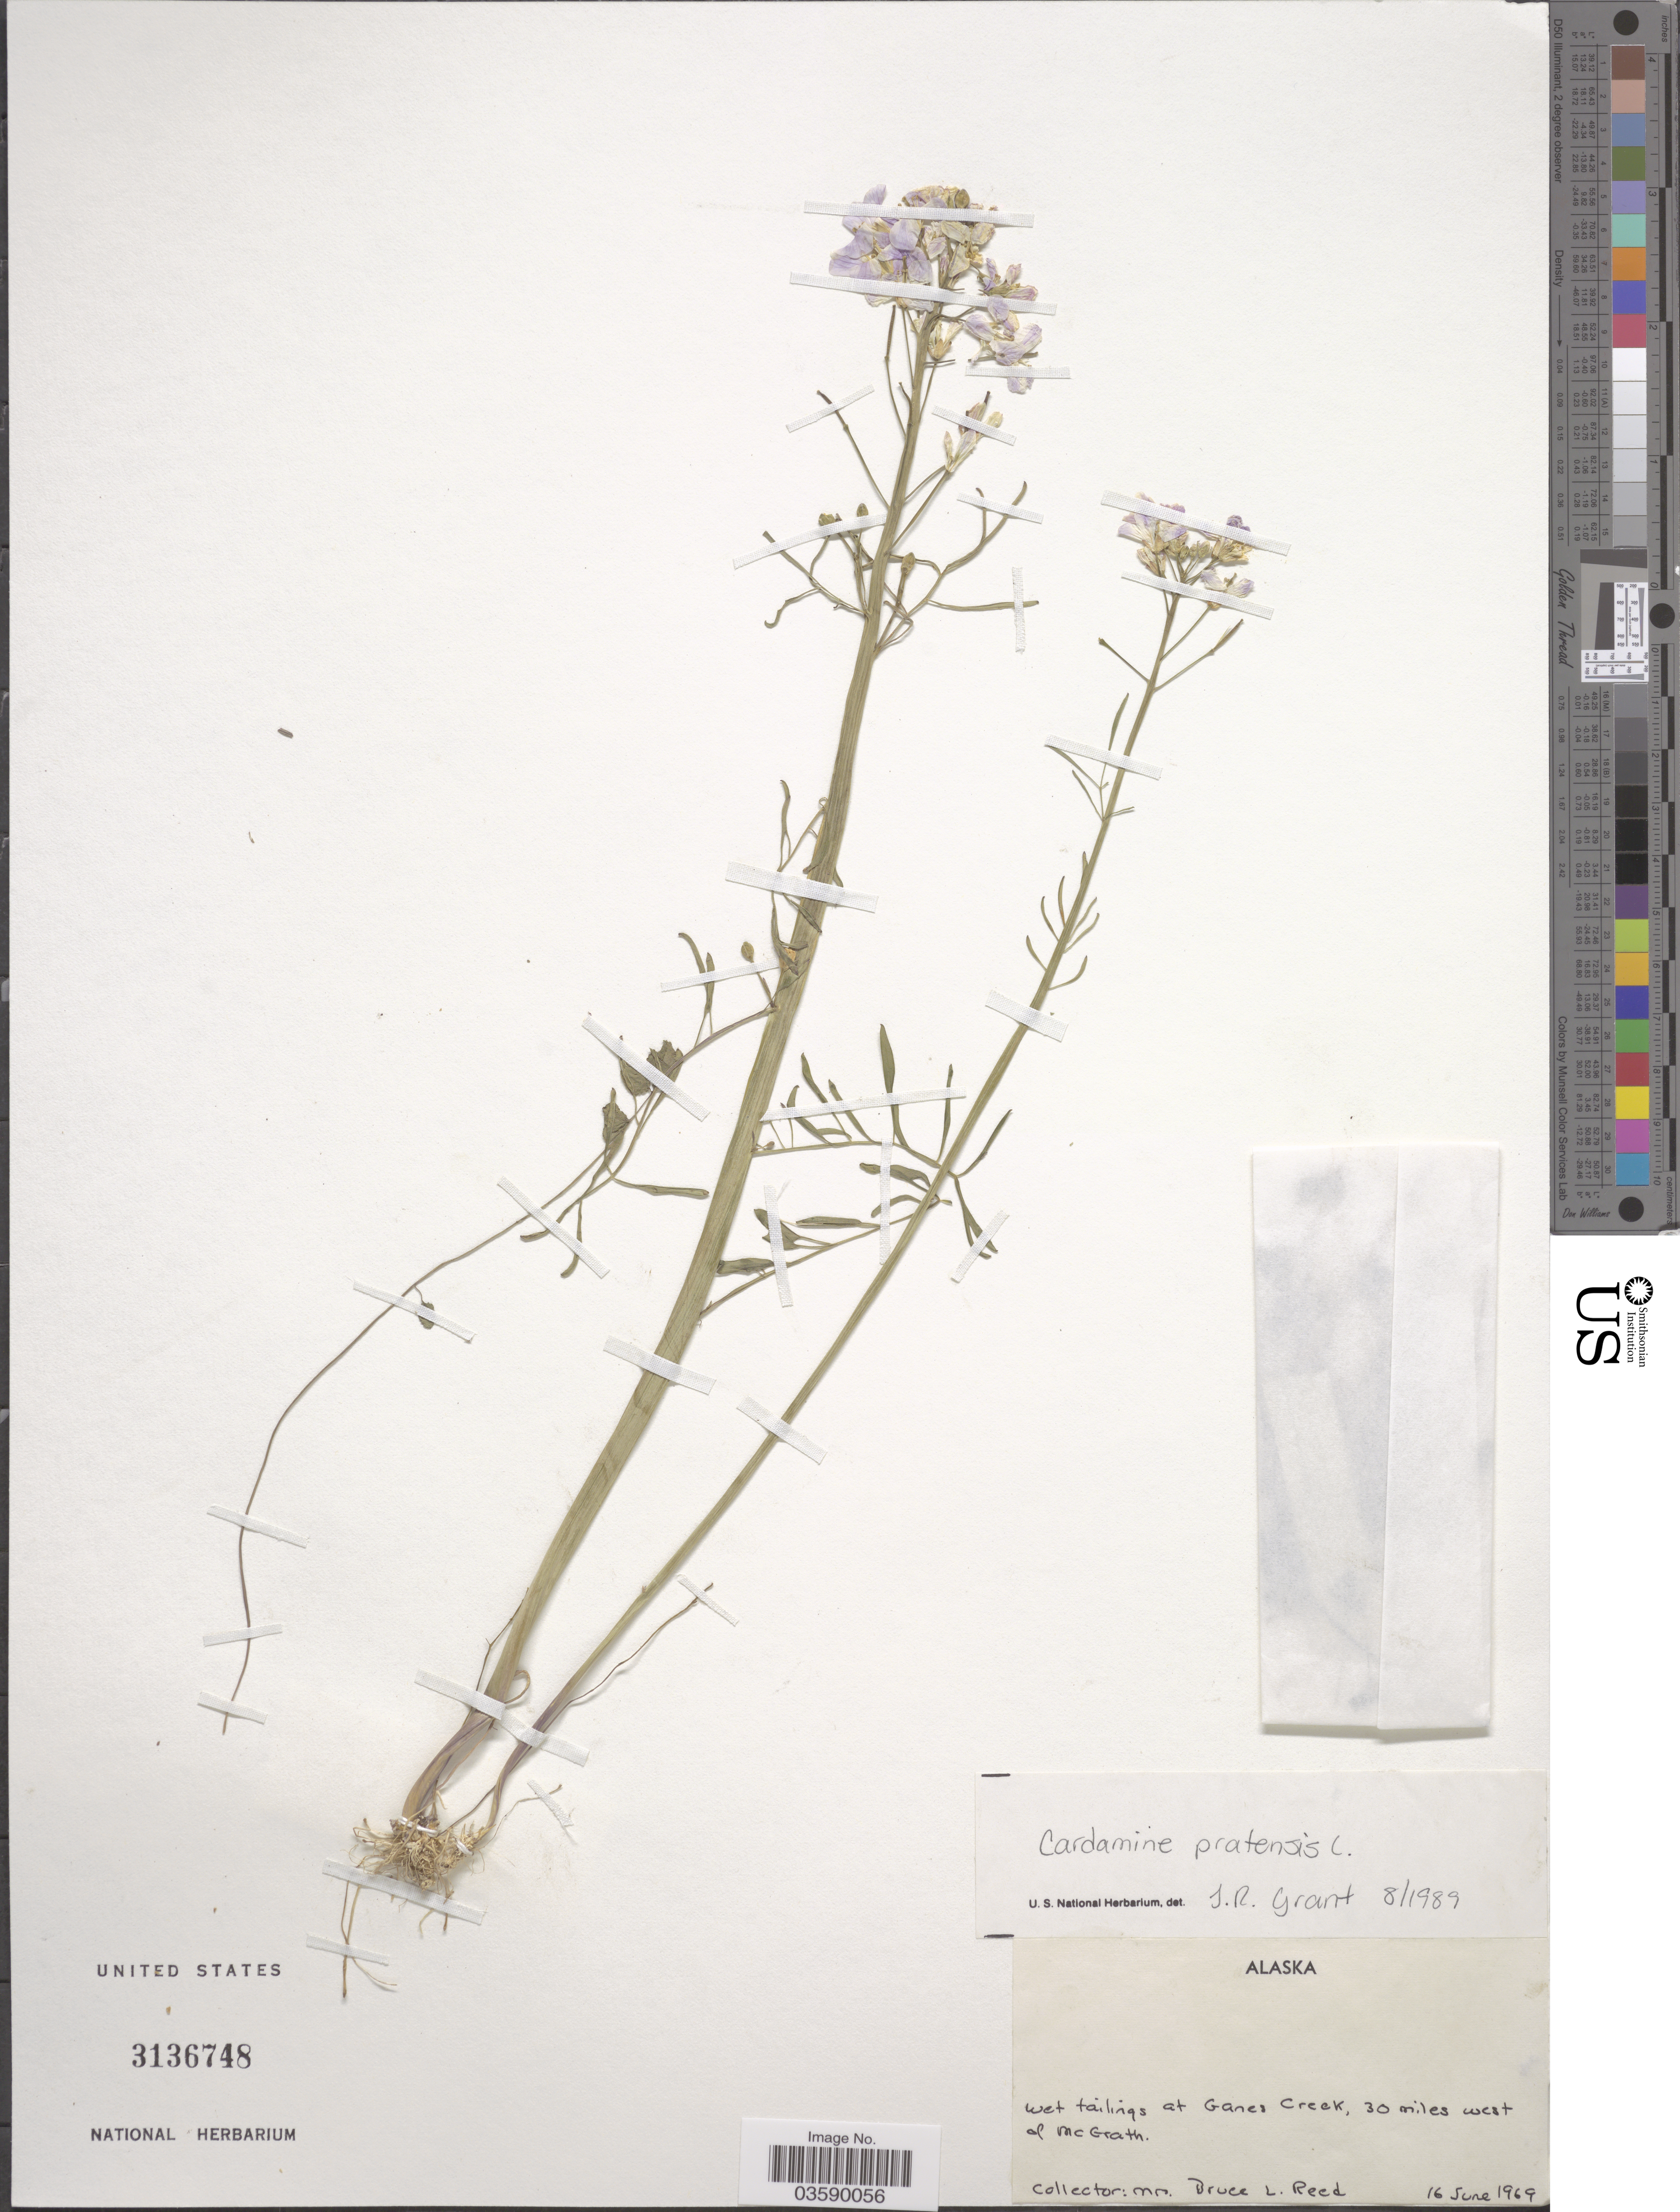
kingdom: Plantae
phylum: Tracheophyta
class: Magnoliopsida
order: Brassicales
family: Brassicaceae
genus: Cardamine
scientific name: Cardamine pratensis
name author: L.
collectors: B. Reed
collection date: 1969-06-16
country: United States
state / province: Alaska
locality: Wet tailings at Ganes Creek, 30 miles west of McGrath.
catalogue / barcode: US 3136748